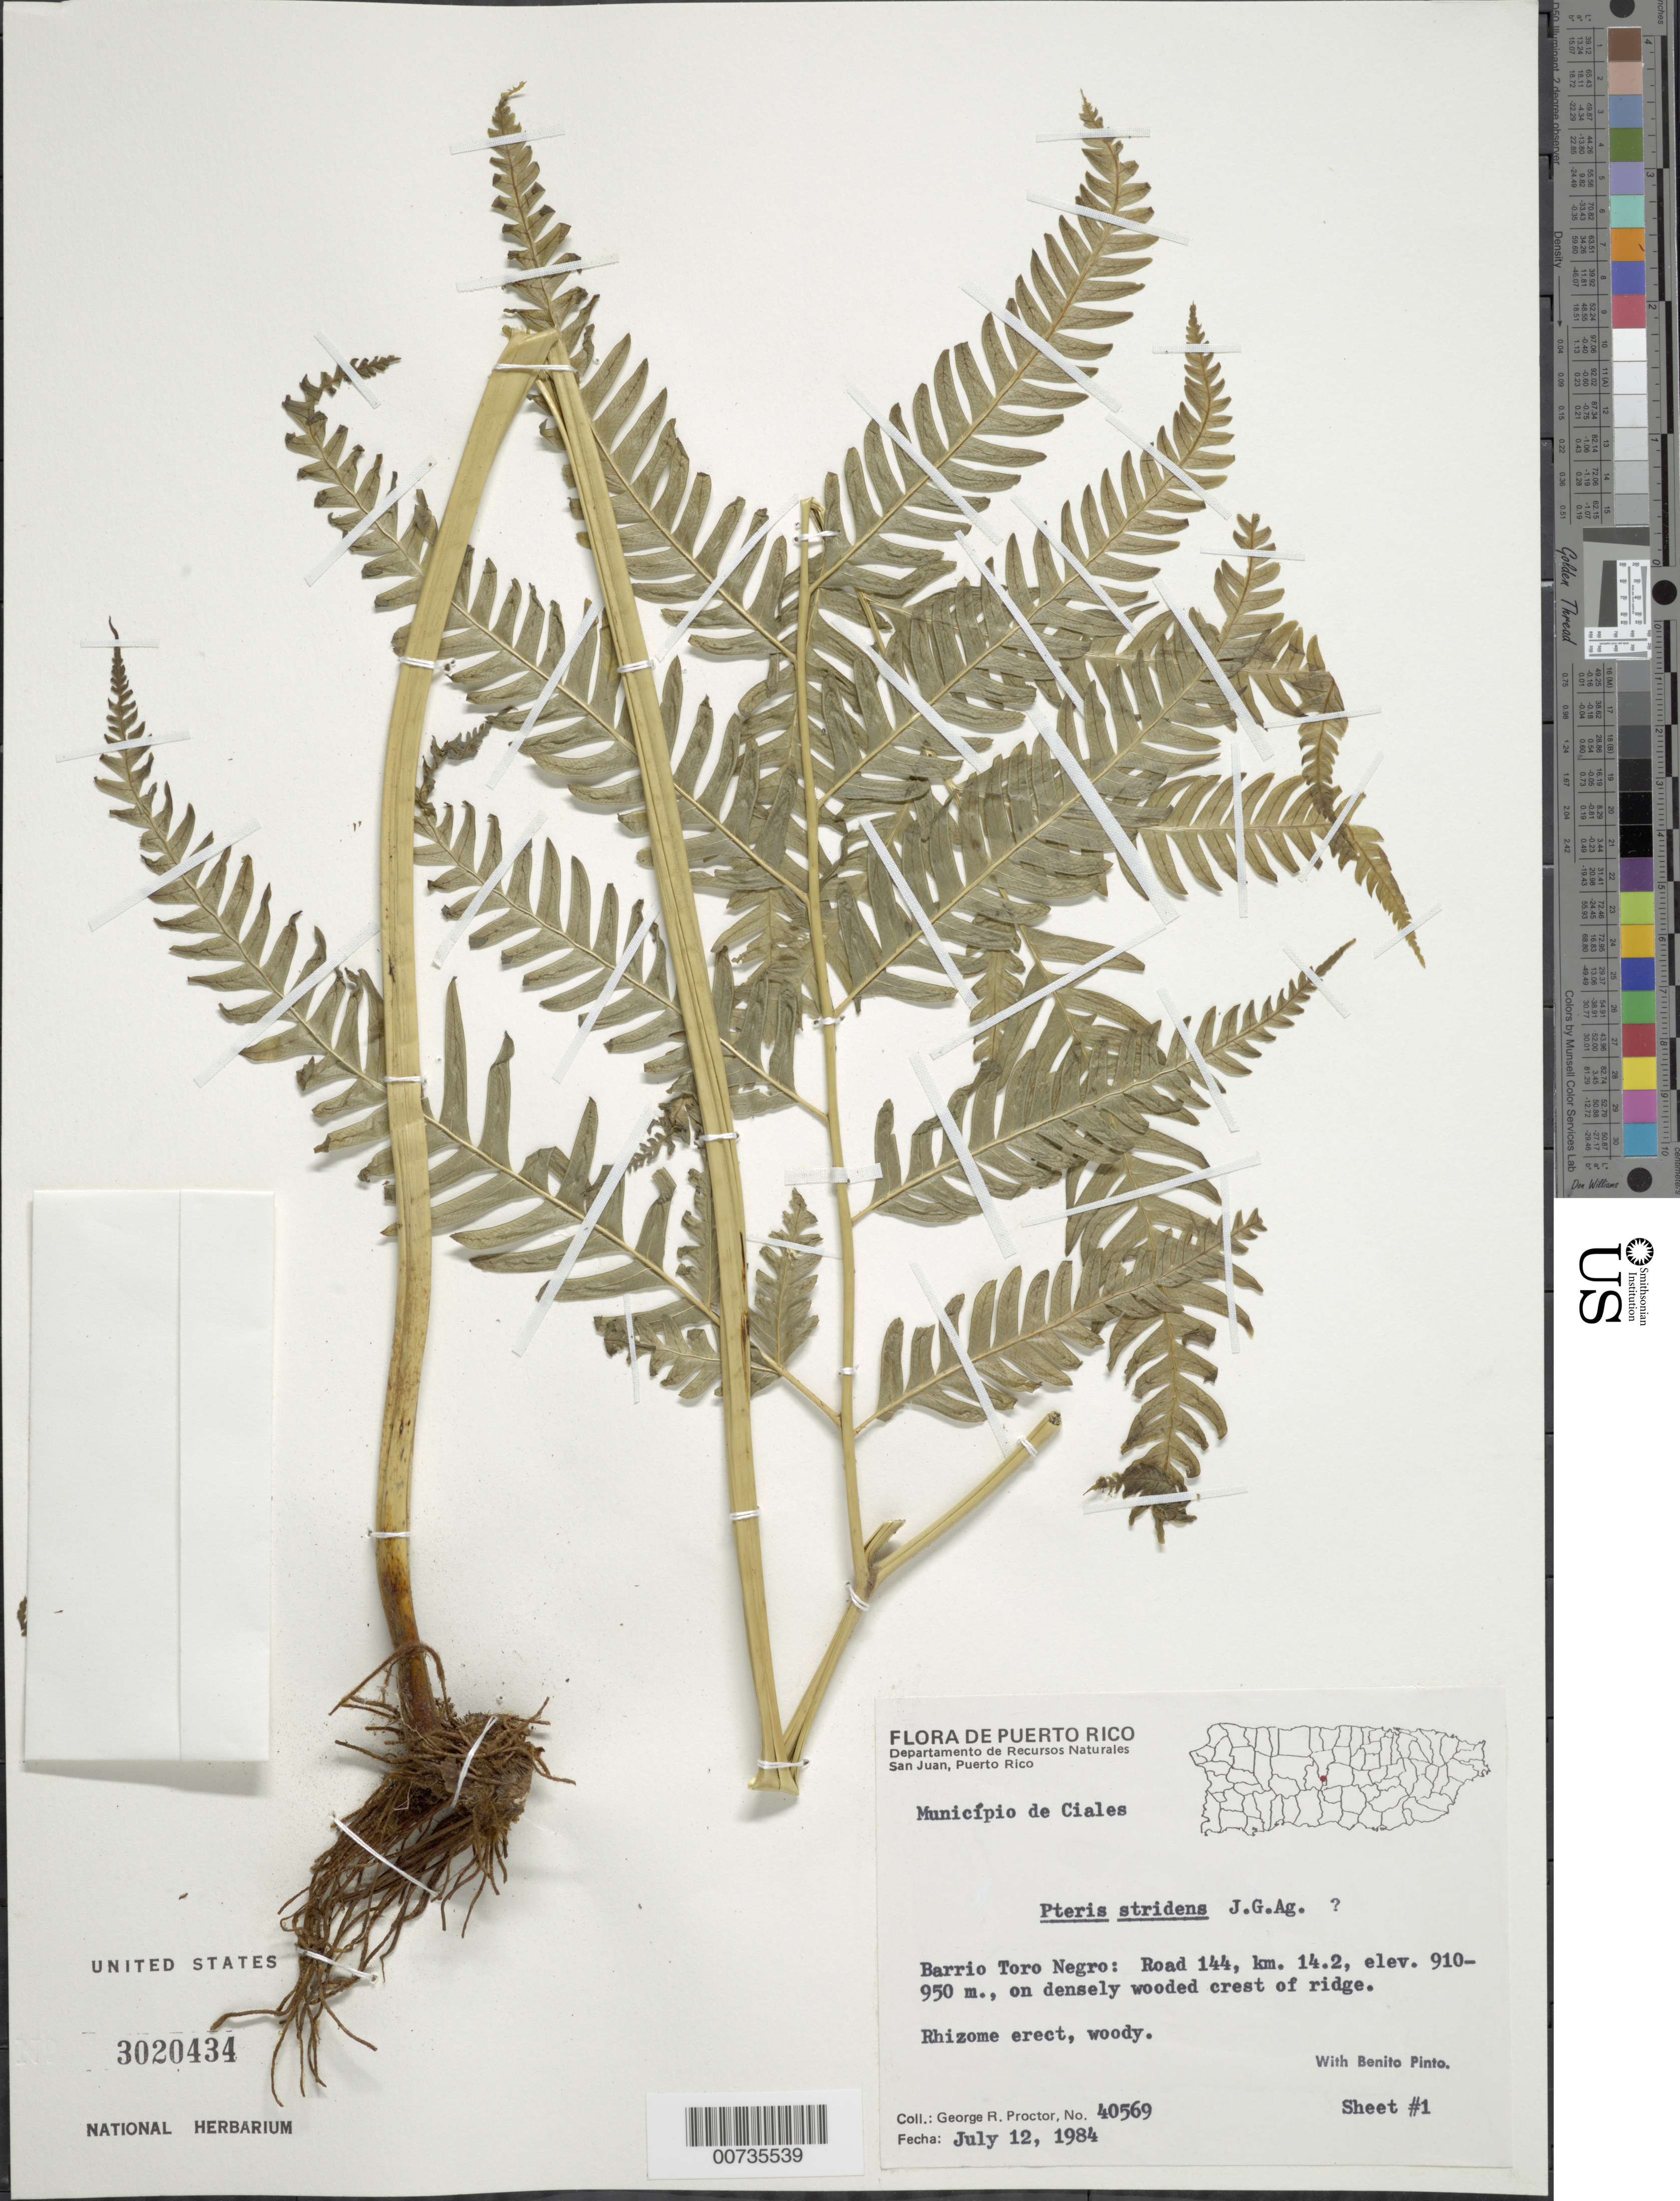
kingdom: Plantae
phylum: Tracheophyta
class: Polypodiopsida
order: Polypodiales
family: Pteridaceae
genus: Pteris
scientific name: Pteris deflexa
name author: Link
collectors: G. R. Proctor & B. Pinto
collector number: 40569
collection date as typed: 12 Jul 1984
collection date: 1984-07-12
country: Puerto Rico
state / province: Ciales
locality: Mun. Ciales, Barrio Toro Negro: Road 144, km 14.2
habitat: On densely wooded crest of ridge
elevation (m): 910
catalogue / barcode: US 3020434